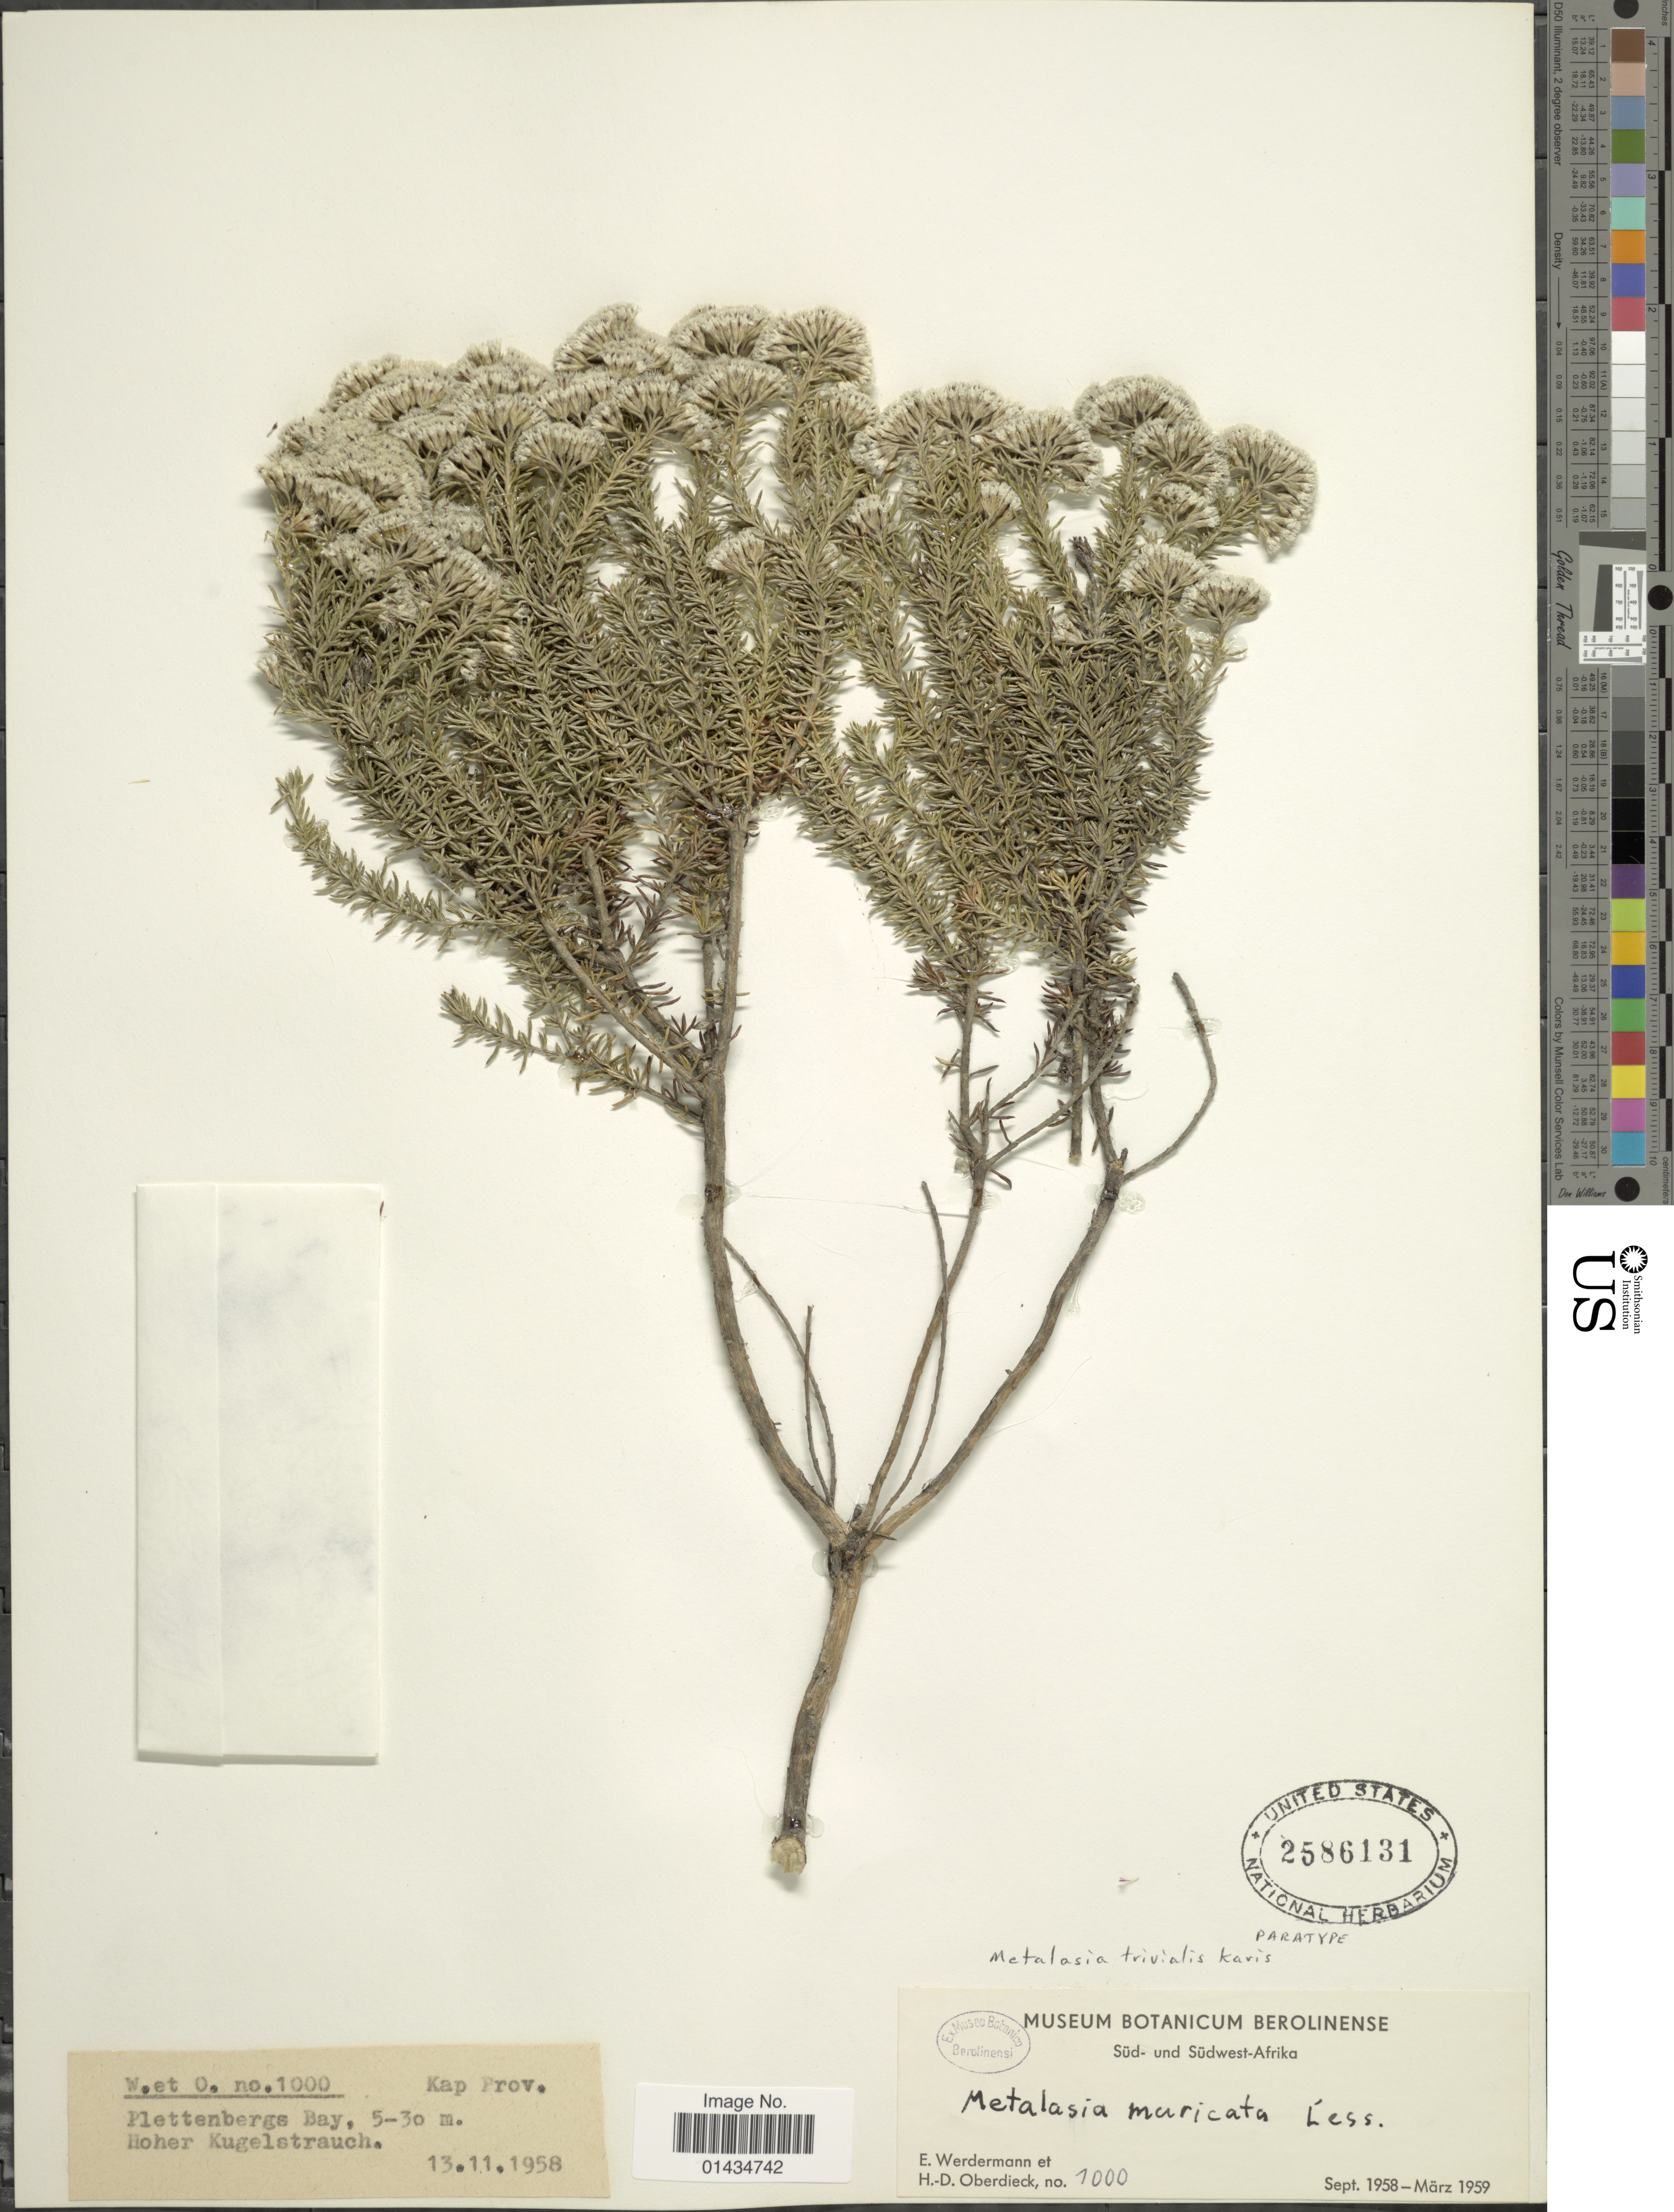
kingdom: Plantae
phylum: Tracheophyta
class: Magnoliopsida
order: Asterales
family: Asteraceae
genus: Metalasia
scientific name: Metalasia trivialis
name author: P.O. Karis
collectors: E. Wedermann & H. Oberdieck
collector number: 1000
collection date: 1958-11-13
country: South Africa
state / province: Western Cape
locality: Süd-und Südwest-Afrika, Plettenbergs Bay, Hoher Kugelstrauch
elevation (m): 5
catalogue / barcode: US 2586131